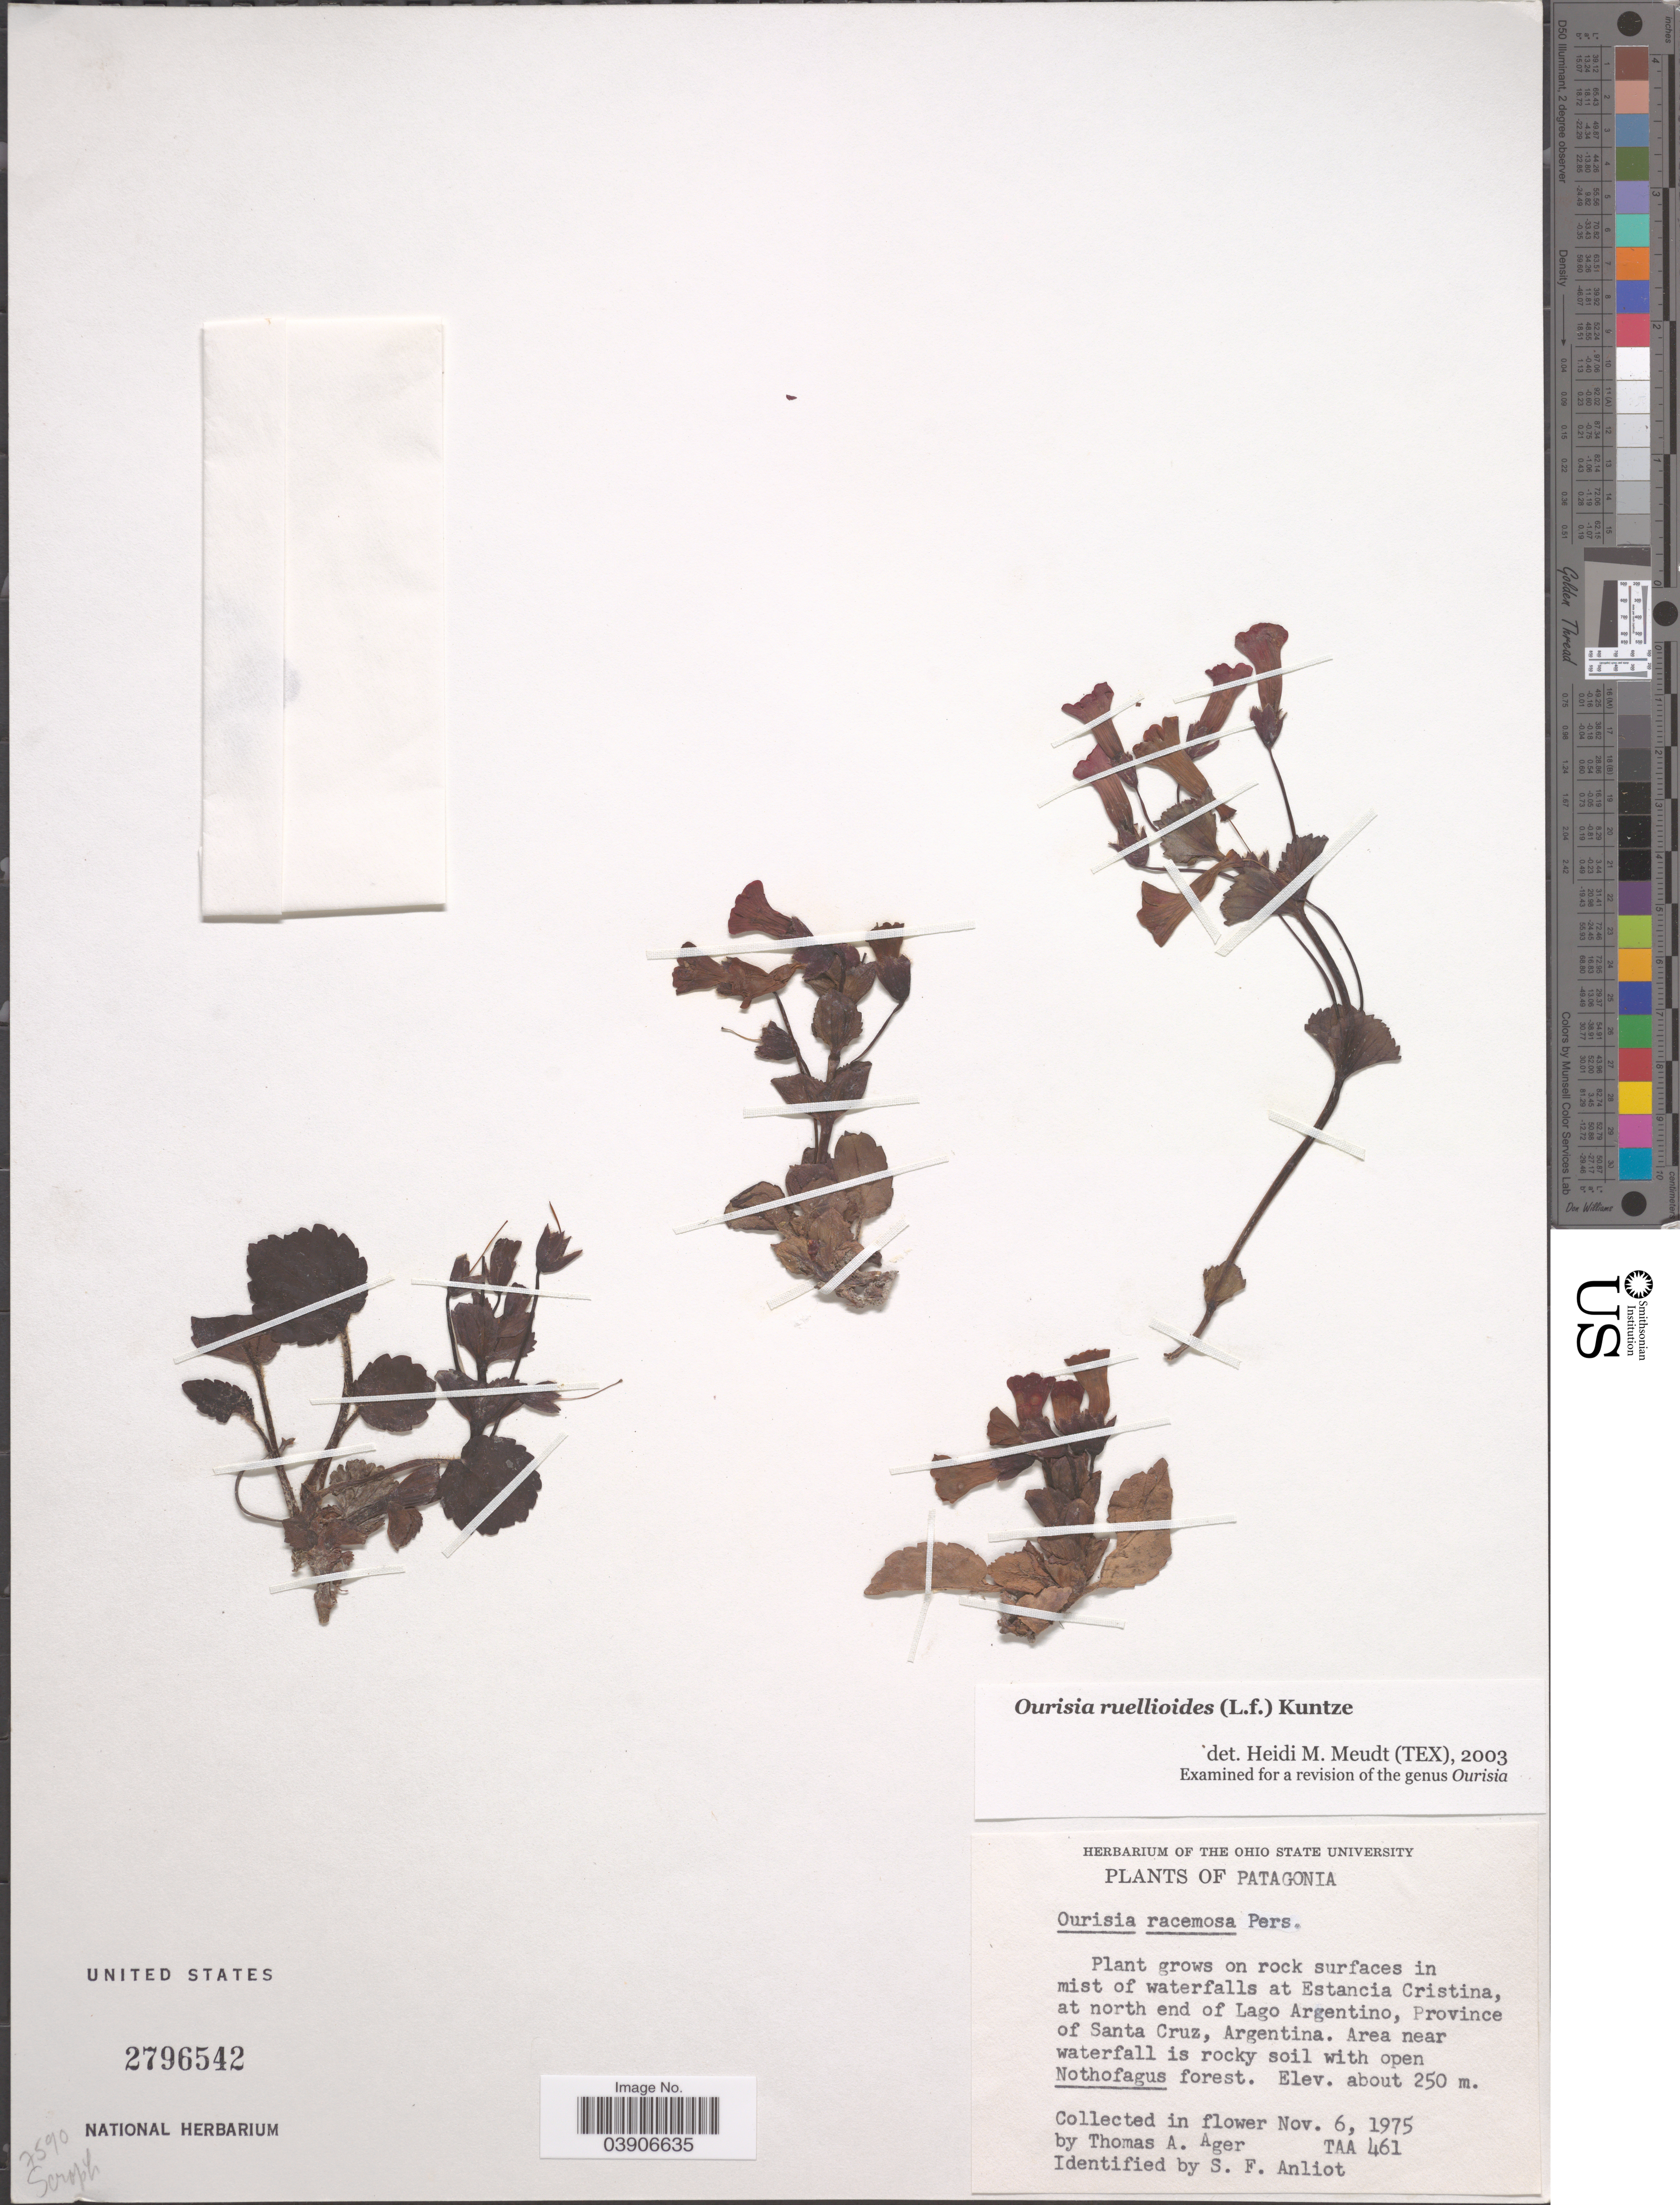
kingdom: Plantae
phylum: Tracheophyta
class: Magnoliopsida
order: Lamiales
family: Plantaginaceae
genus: Ourisia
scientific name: Ourisia ruellioides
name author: (L. f.) Kuntze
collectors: T. A. Ager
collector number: TAA 461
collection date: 1975-11-06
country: Argentina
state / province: Santa Cruz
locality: Patagonia. In mist of waterfalls at Estancia Cristina, at north end of Lago Argentino.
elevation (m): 250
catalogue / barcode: US 2796542